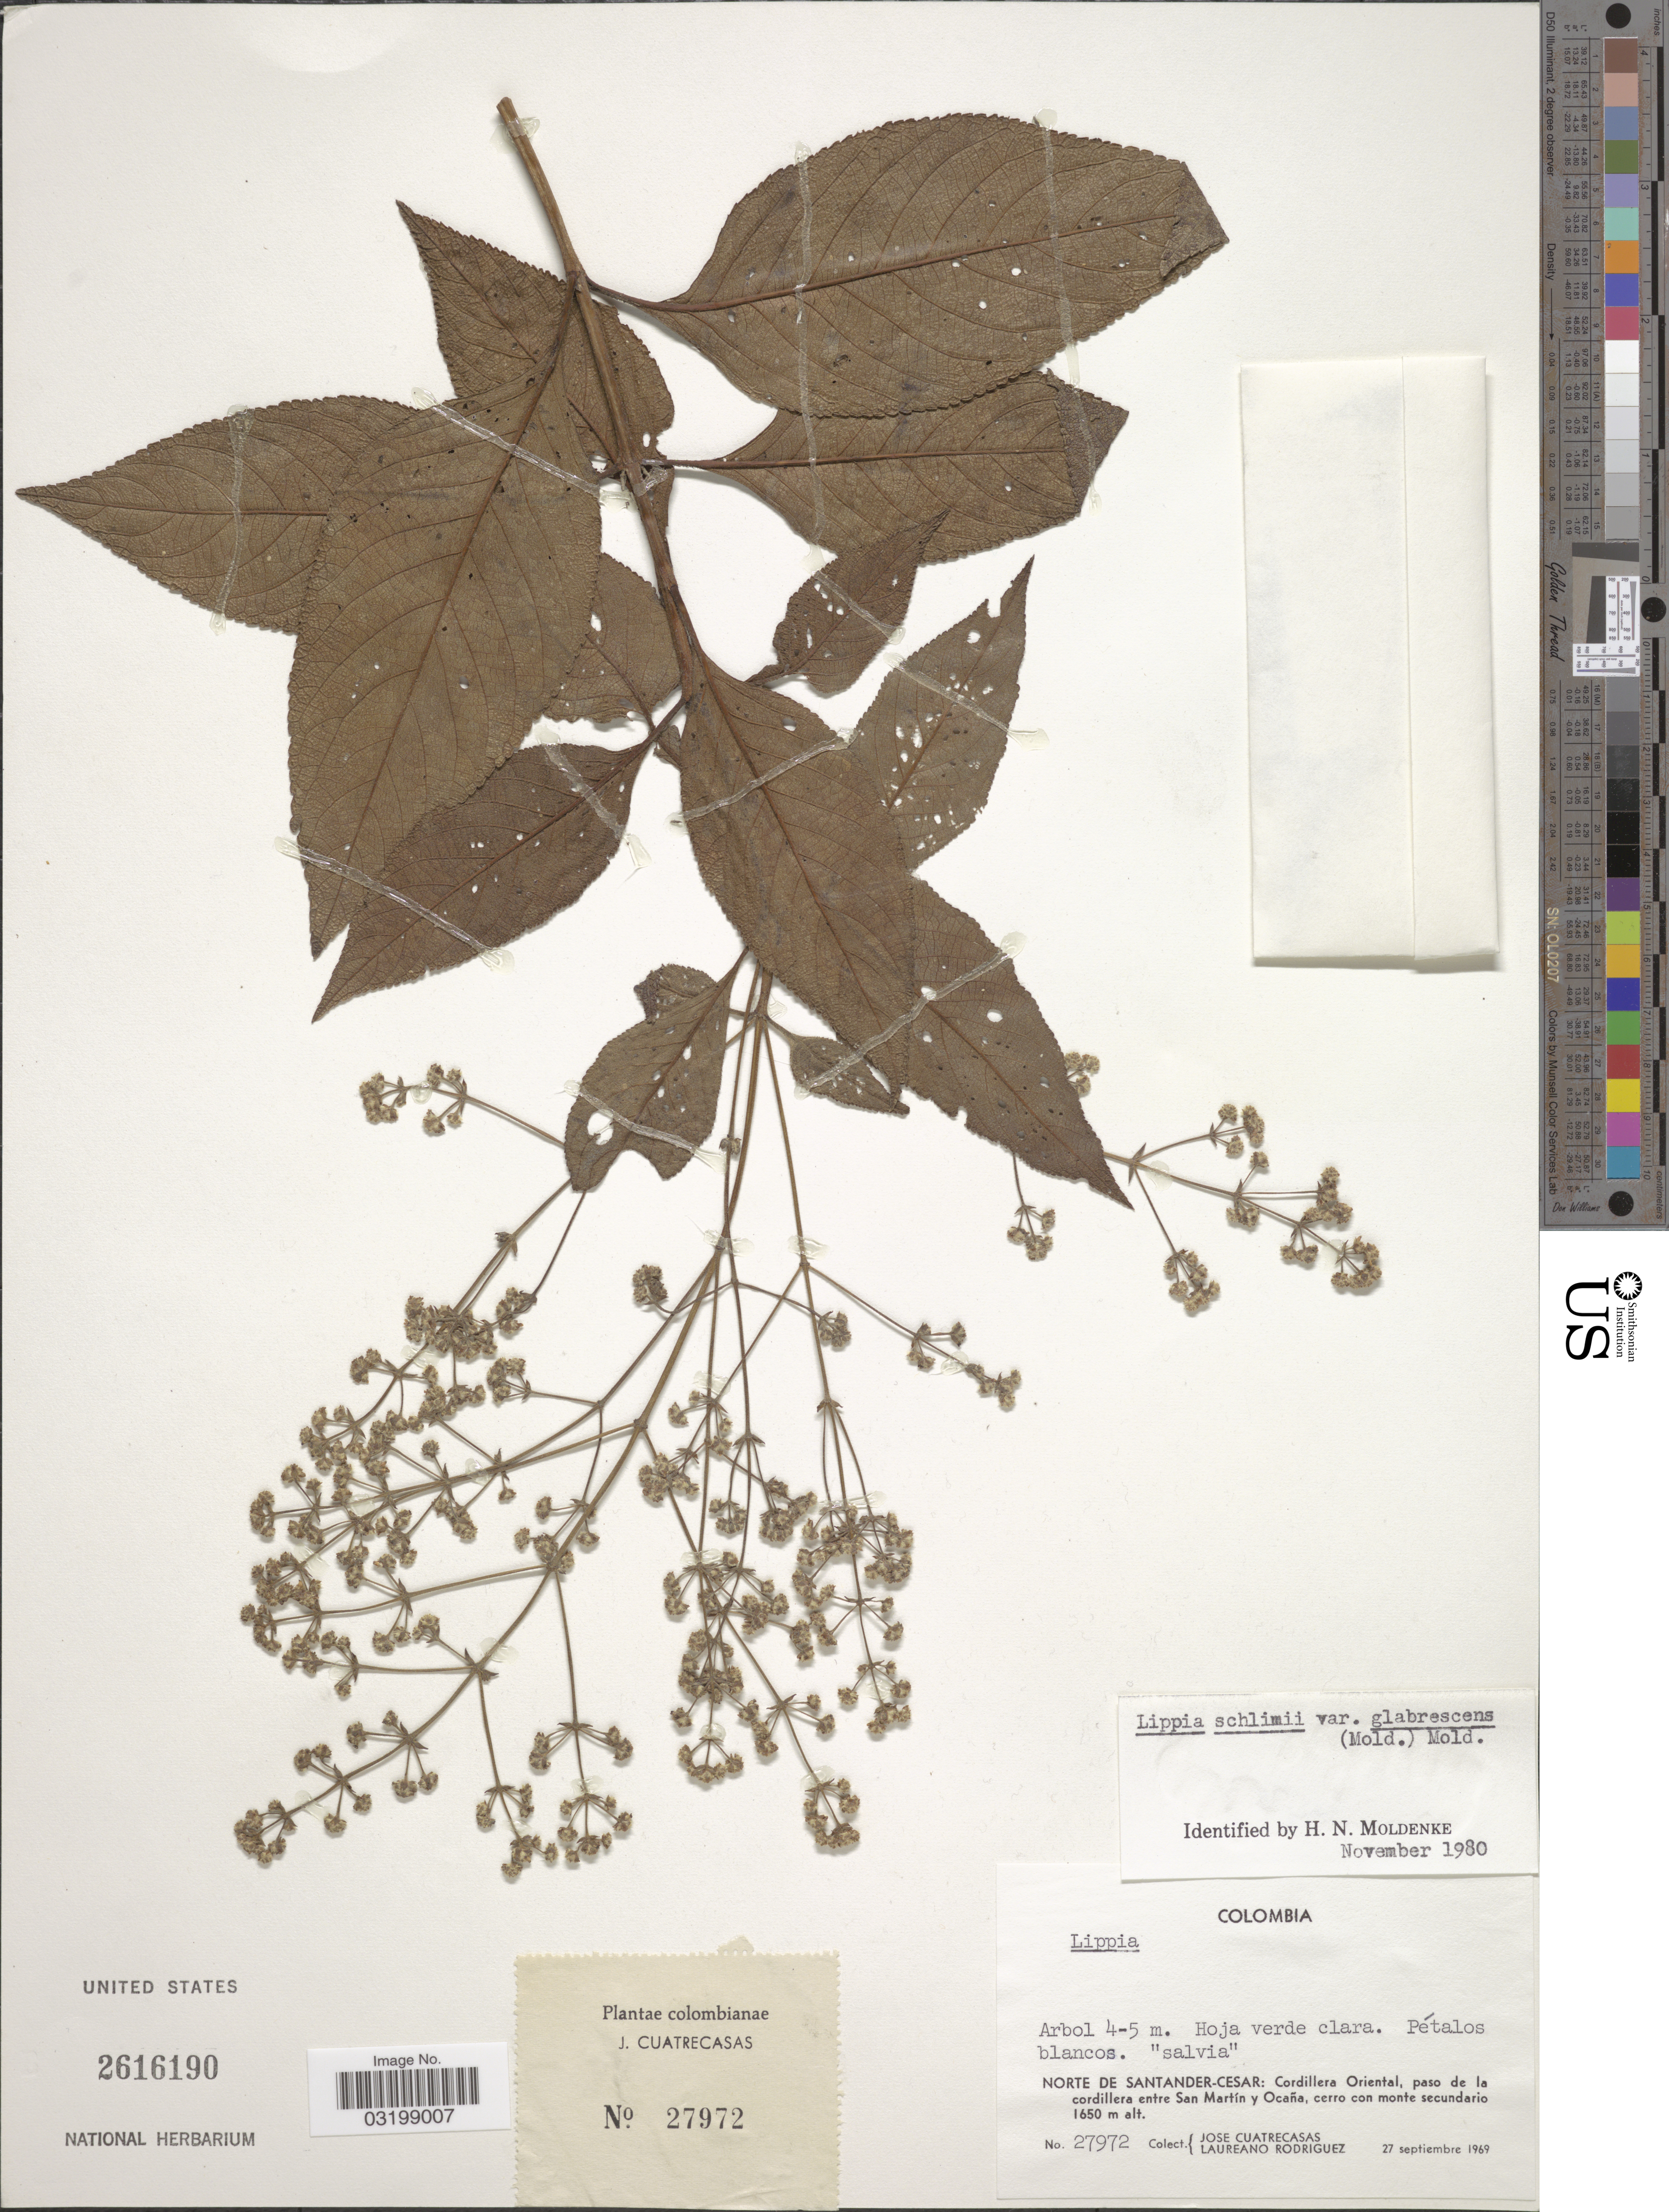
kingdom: Plantae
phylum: Tracheophyta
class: Magnoliopsida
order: Lamiales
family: Verbenaceae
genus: Lippia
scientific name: Lippia hirsuta var. glabrescens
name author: Moldenke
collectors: J. Cuatrecasas & L. Rodriguez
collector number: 27972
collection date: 1969-09-27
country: Colombia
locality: Norte de Santander-Cesar: Cordillera Oriental, paso de la cordillera entre San Martín y Ocaña.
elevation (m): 1650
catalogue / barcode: US 2616190